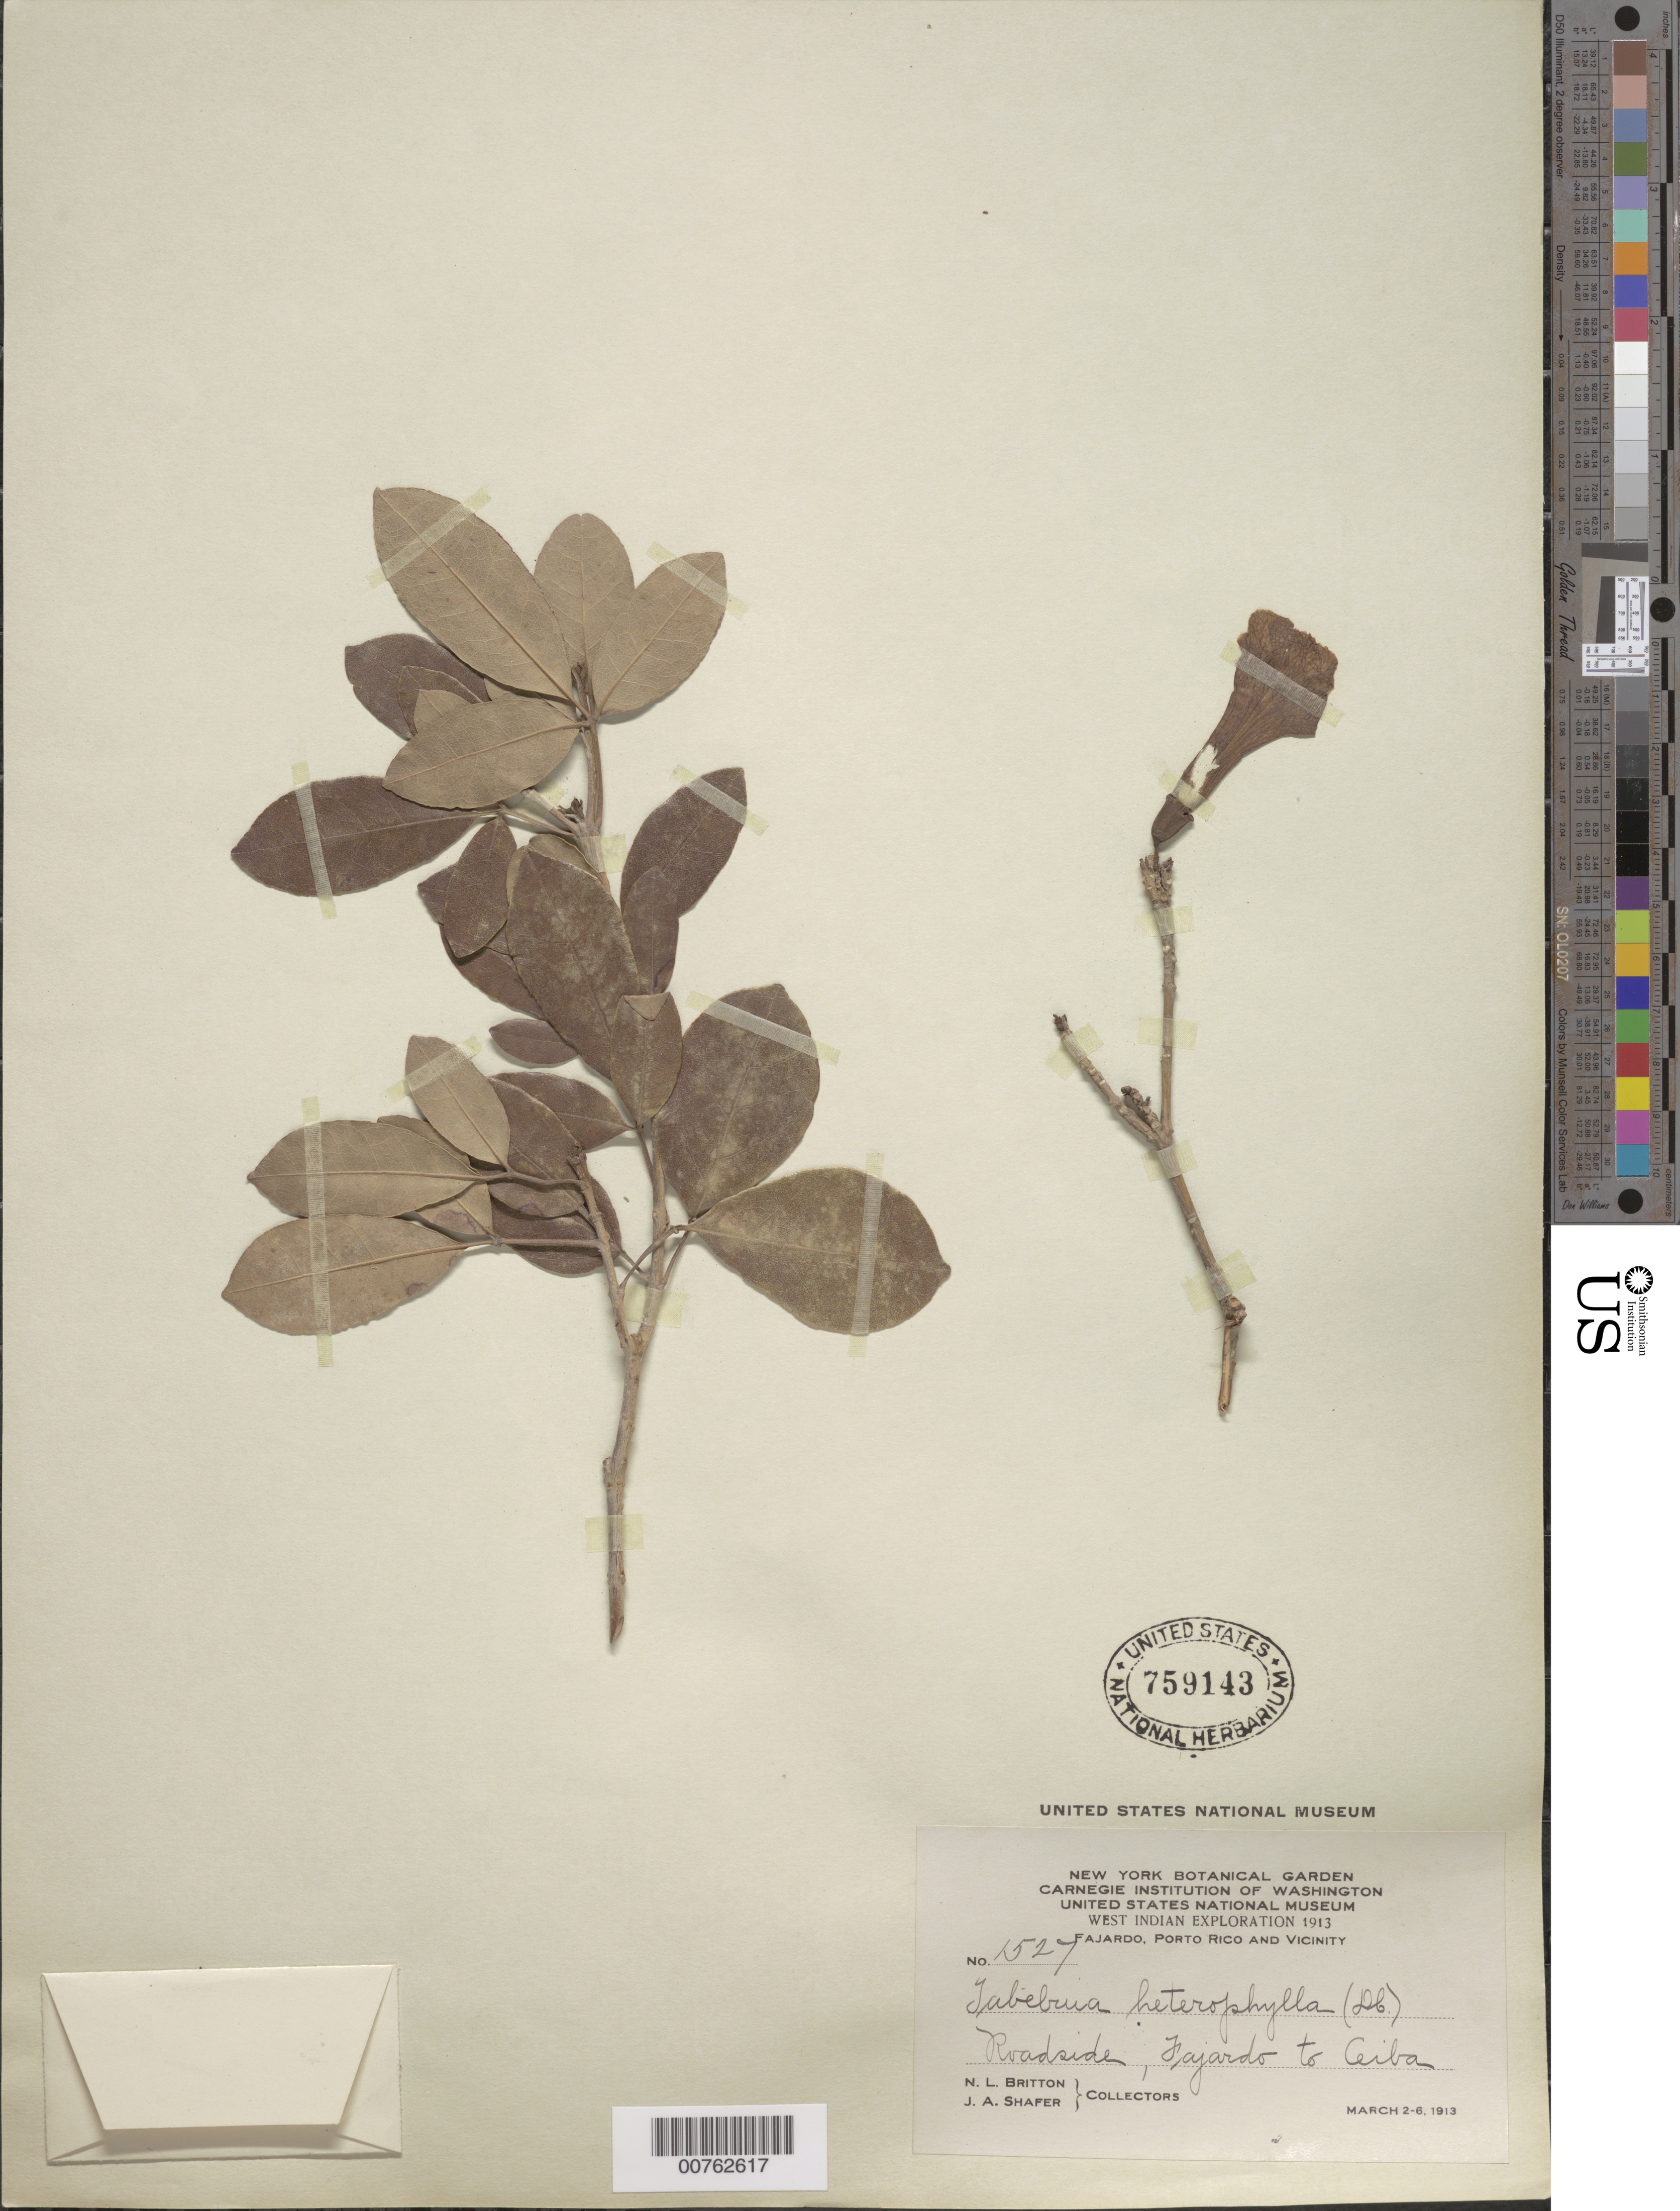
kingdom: Plantae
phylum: Tracheophyta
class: Magnoliopsida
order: Lamiales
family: Bignoniaceae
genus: Tabebuia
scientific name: Tabebuia heterophylla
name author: (DC.) Britton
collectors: N. Britton & J. A. Shafer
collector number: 1527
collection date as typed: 02 Mar 1913 to 06 Mar 1913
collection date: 1913-03-02/1913-03-06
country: Puerto Rico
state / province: Ceiba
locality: Fajardo to Ceiba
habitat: Roadside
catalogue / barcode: US 759143